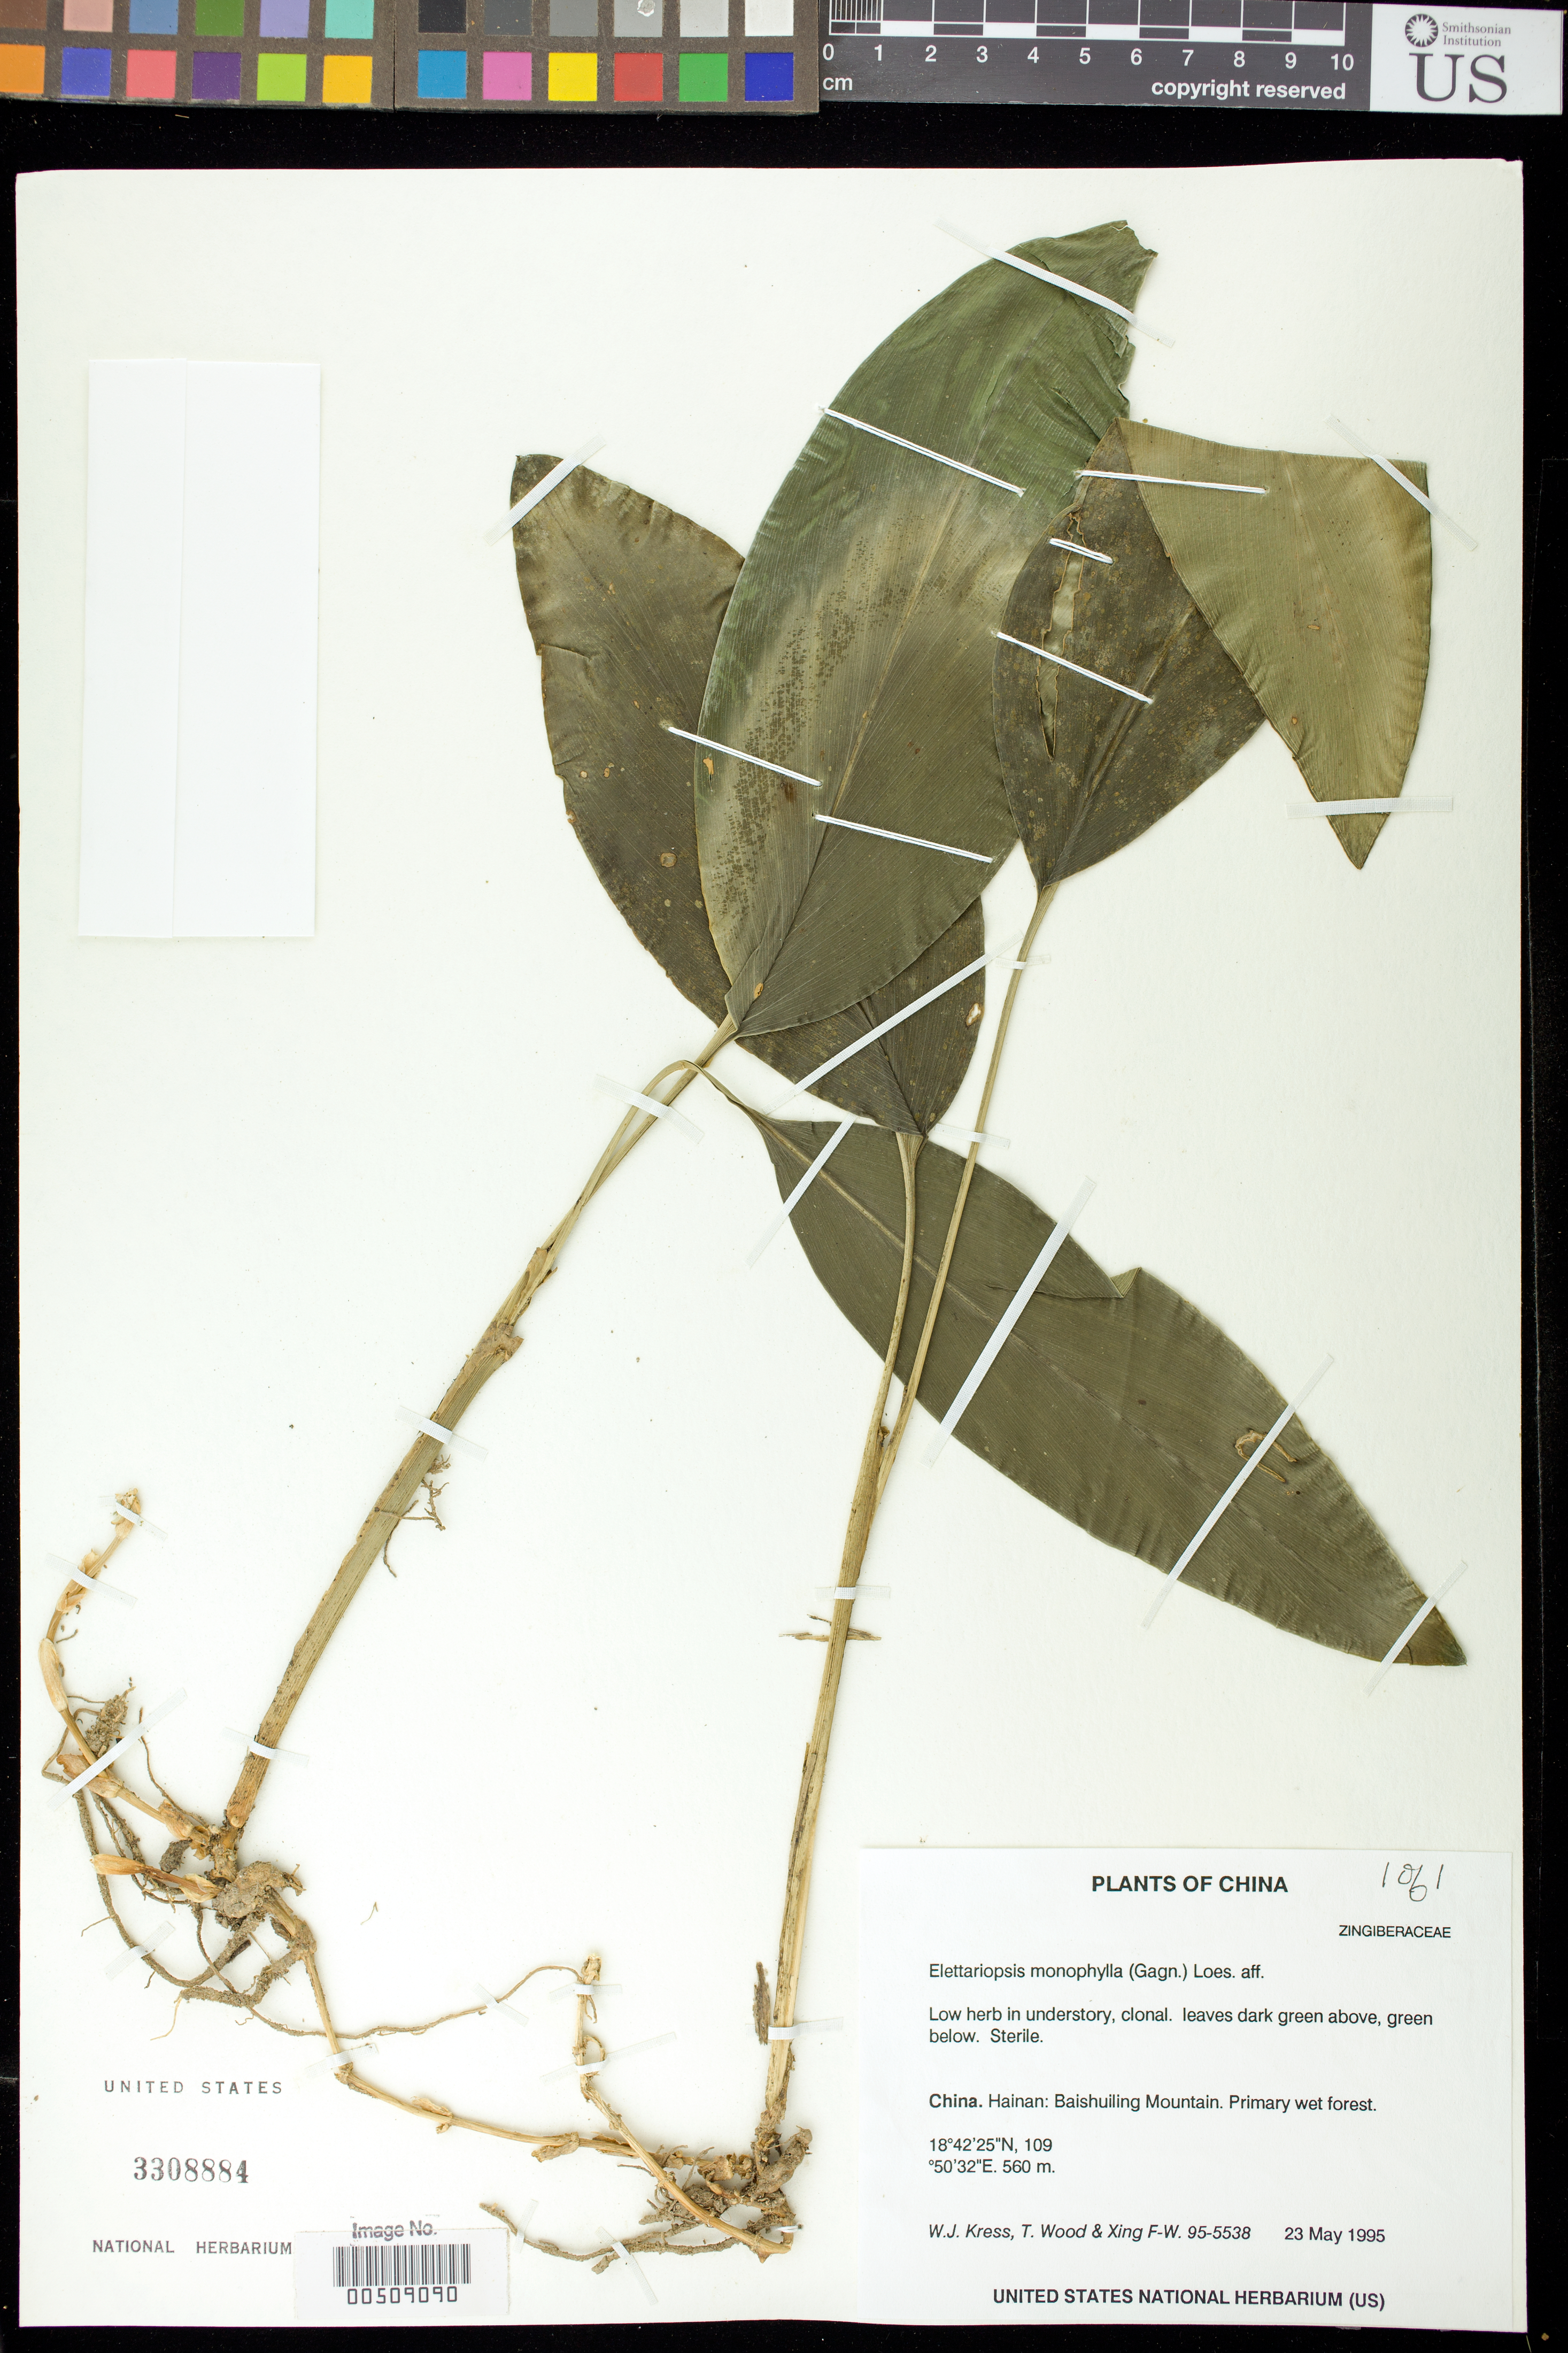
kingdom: Plantae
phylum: Tracheophyta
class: Liliopsida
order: Zingiberales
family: Zingiberaceae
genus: Amomum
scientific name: Amomum monophyllum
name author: Gagnep.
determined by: Strong, M. T., (US), Smithsonian Institution - National Museum of Natural History (UNITED STATES)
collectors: W. J. Kress, T. Wood & F. Xing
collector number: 95-5538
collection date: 1995-05-23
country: China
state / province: Hainan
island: Hainan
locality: Baishuiling Mountain. Primary wet forest.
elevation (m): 560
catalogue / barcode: US 3308884